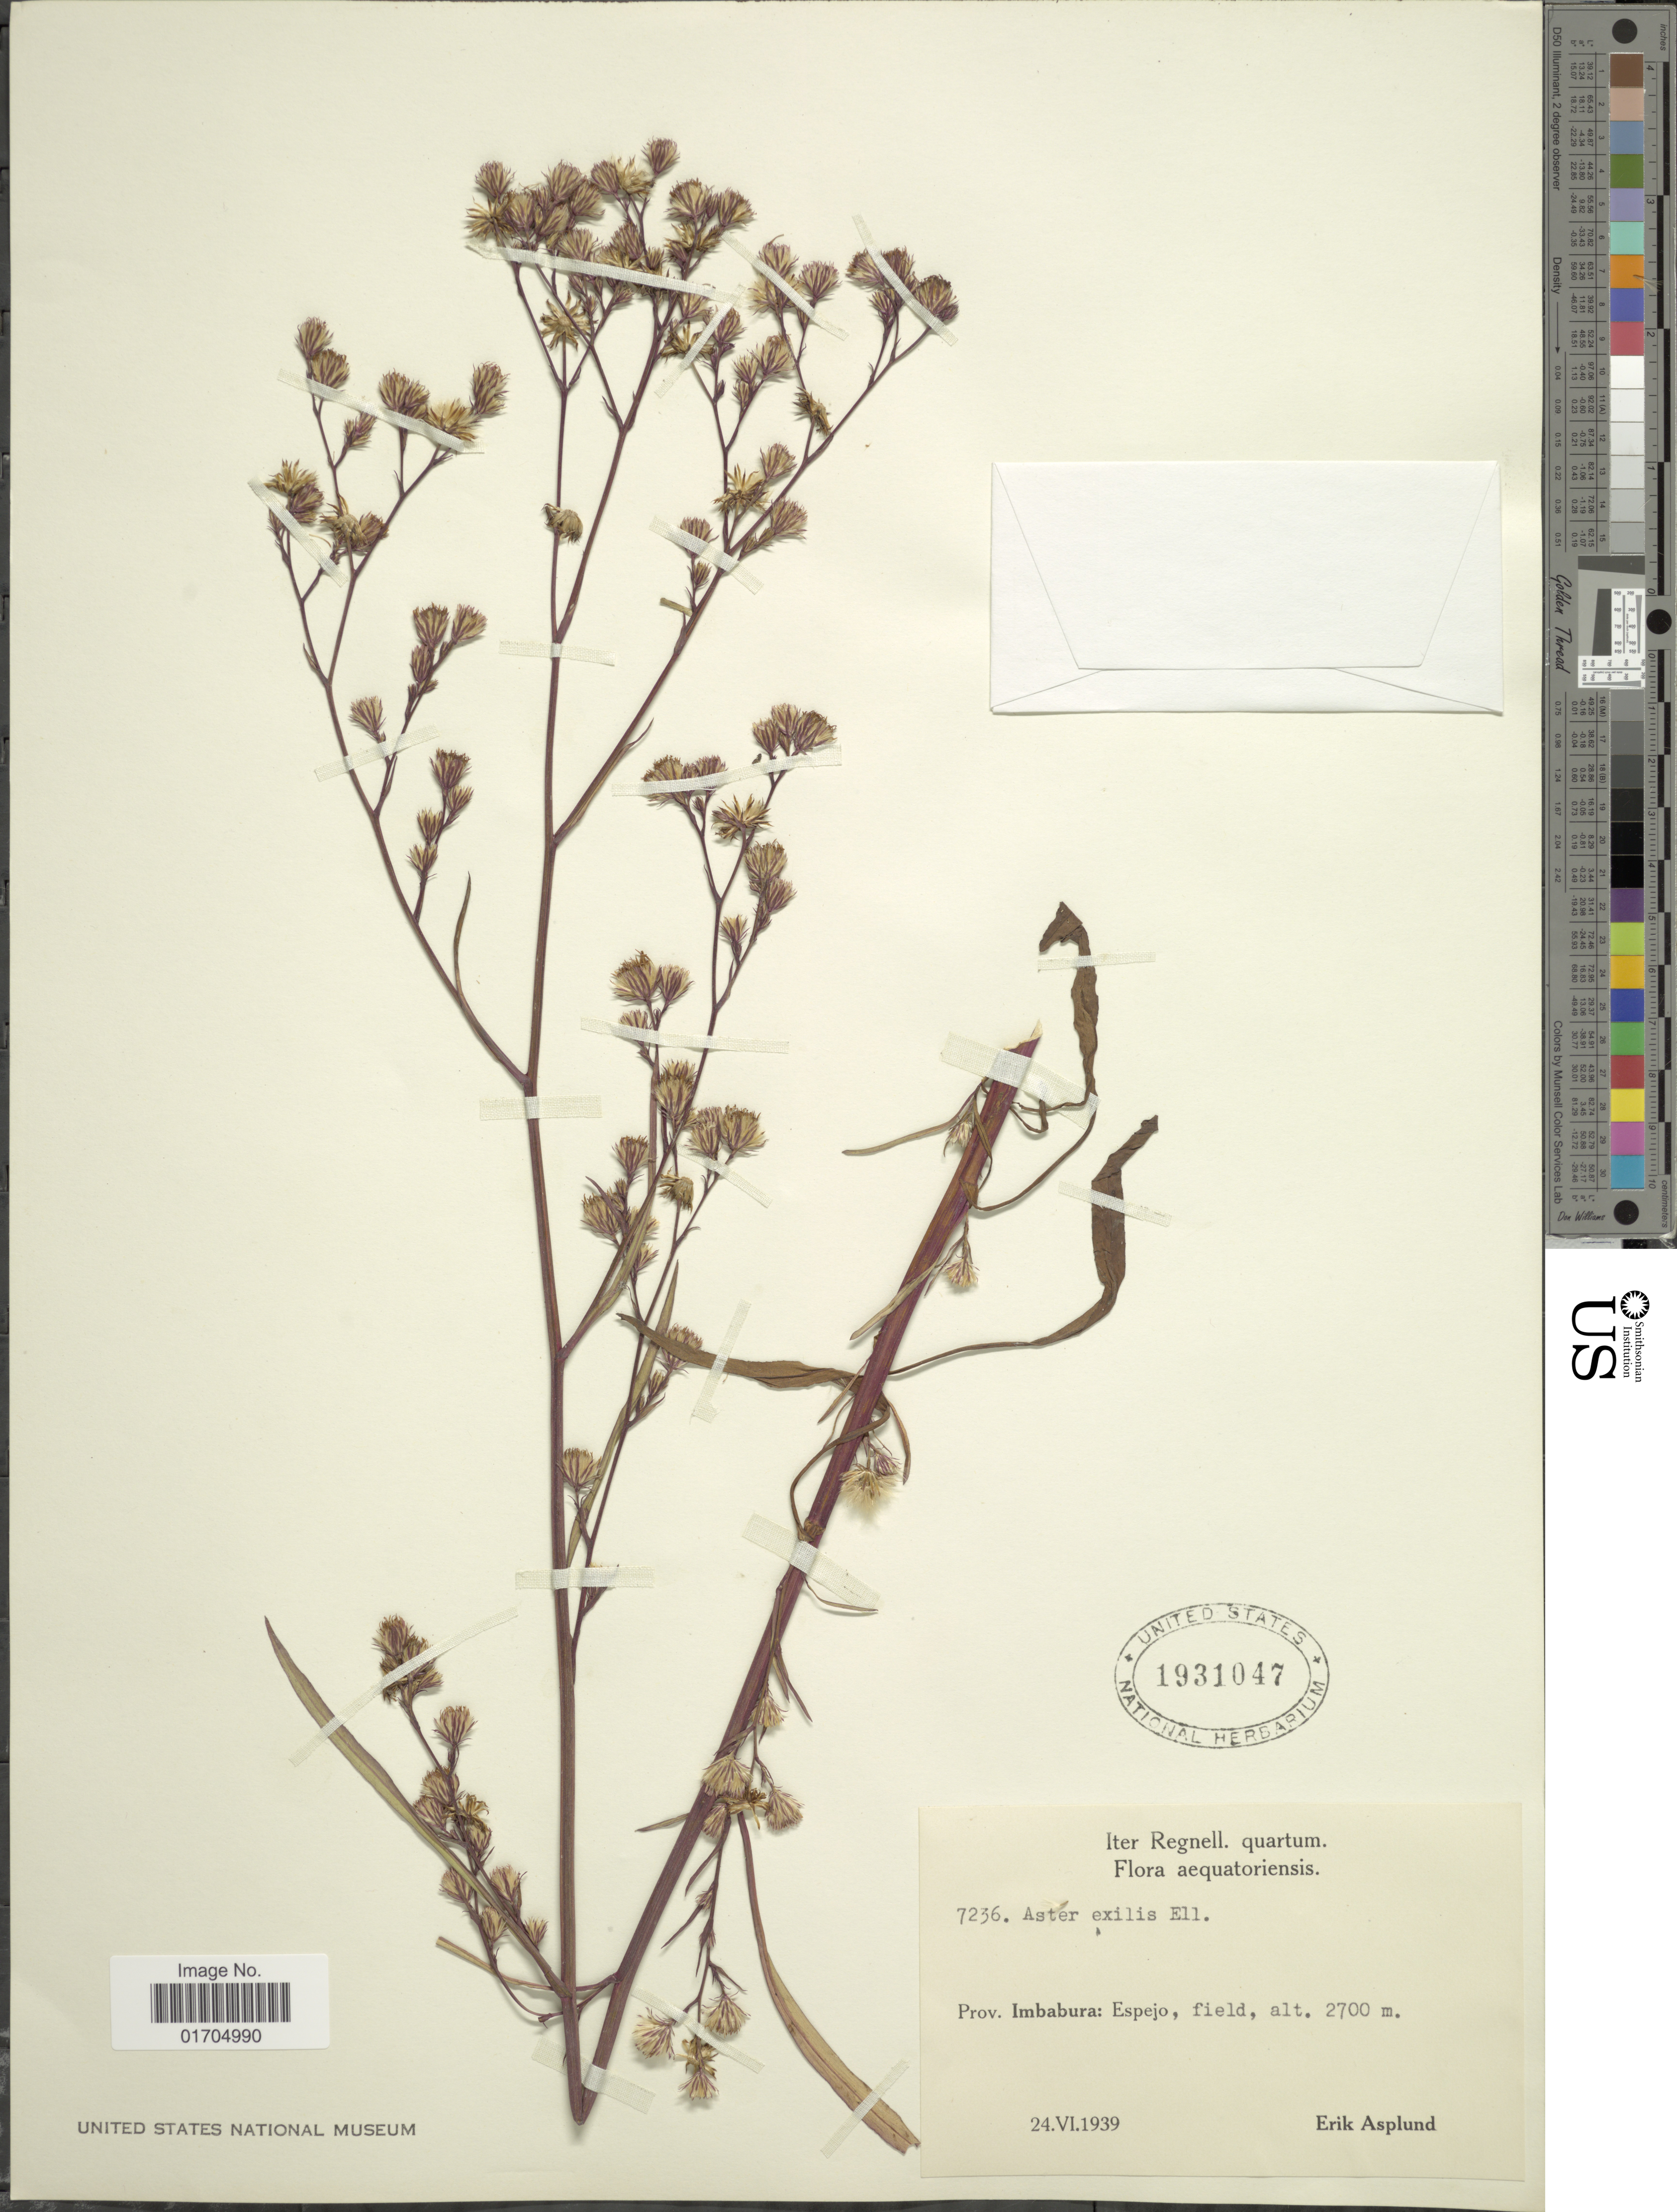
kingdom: Plantae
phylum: Tracheophyta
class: Magnoliopsida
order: Asterales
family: Asteraceae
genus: Symphyotrichum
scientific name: Symphyotrichum squamatum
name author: (Spreng.) G.L. Nesom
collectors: E. Asplund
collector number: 7236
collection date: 1939-06-24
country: Ecuador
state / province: Imbabura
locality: Espejo, field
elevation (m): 2700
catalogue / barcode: US 1931047